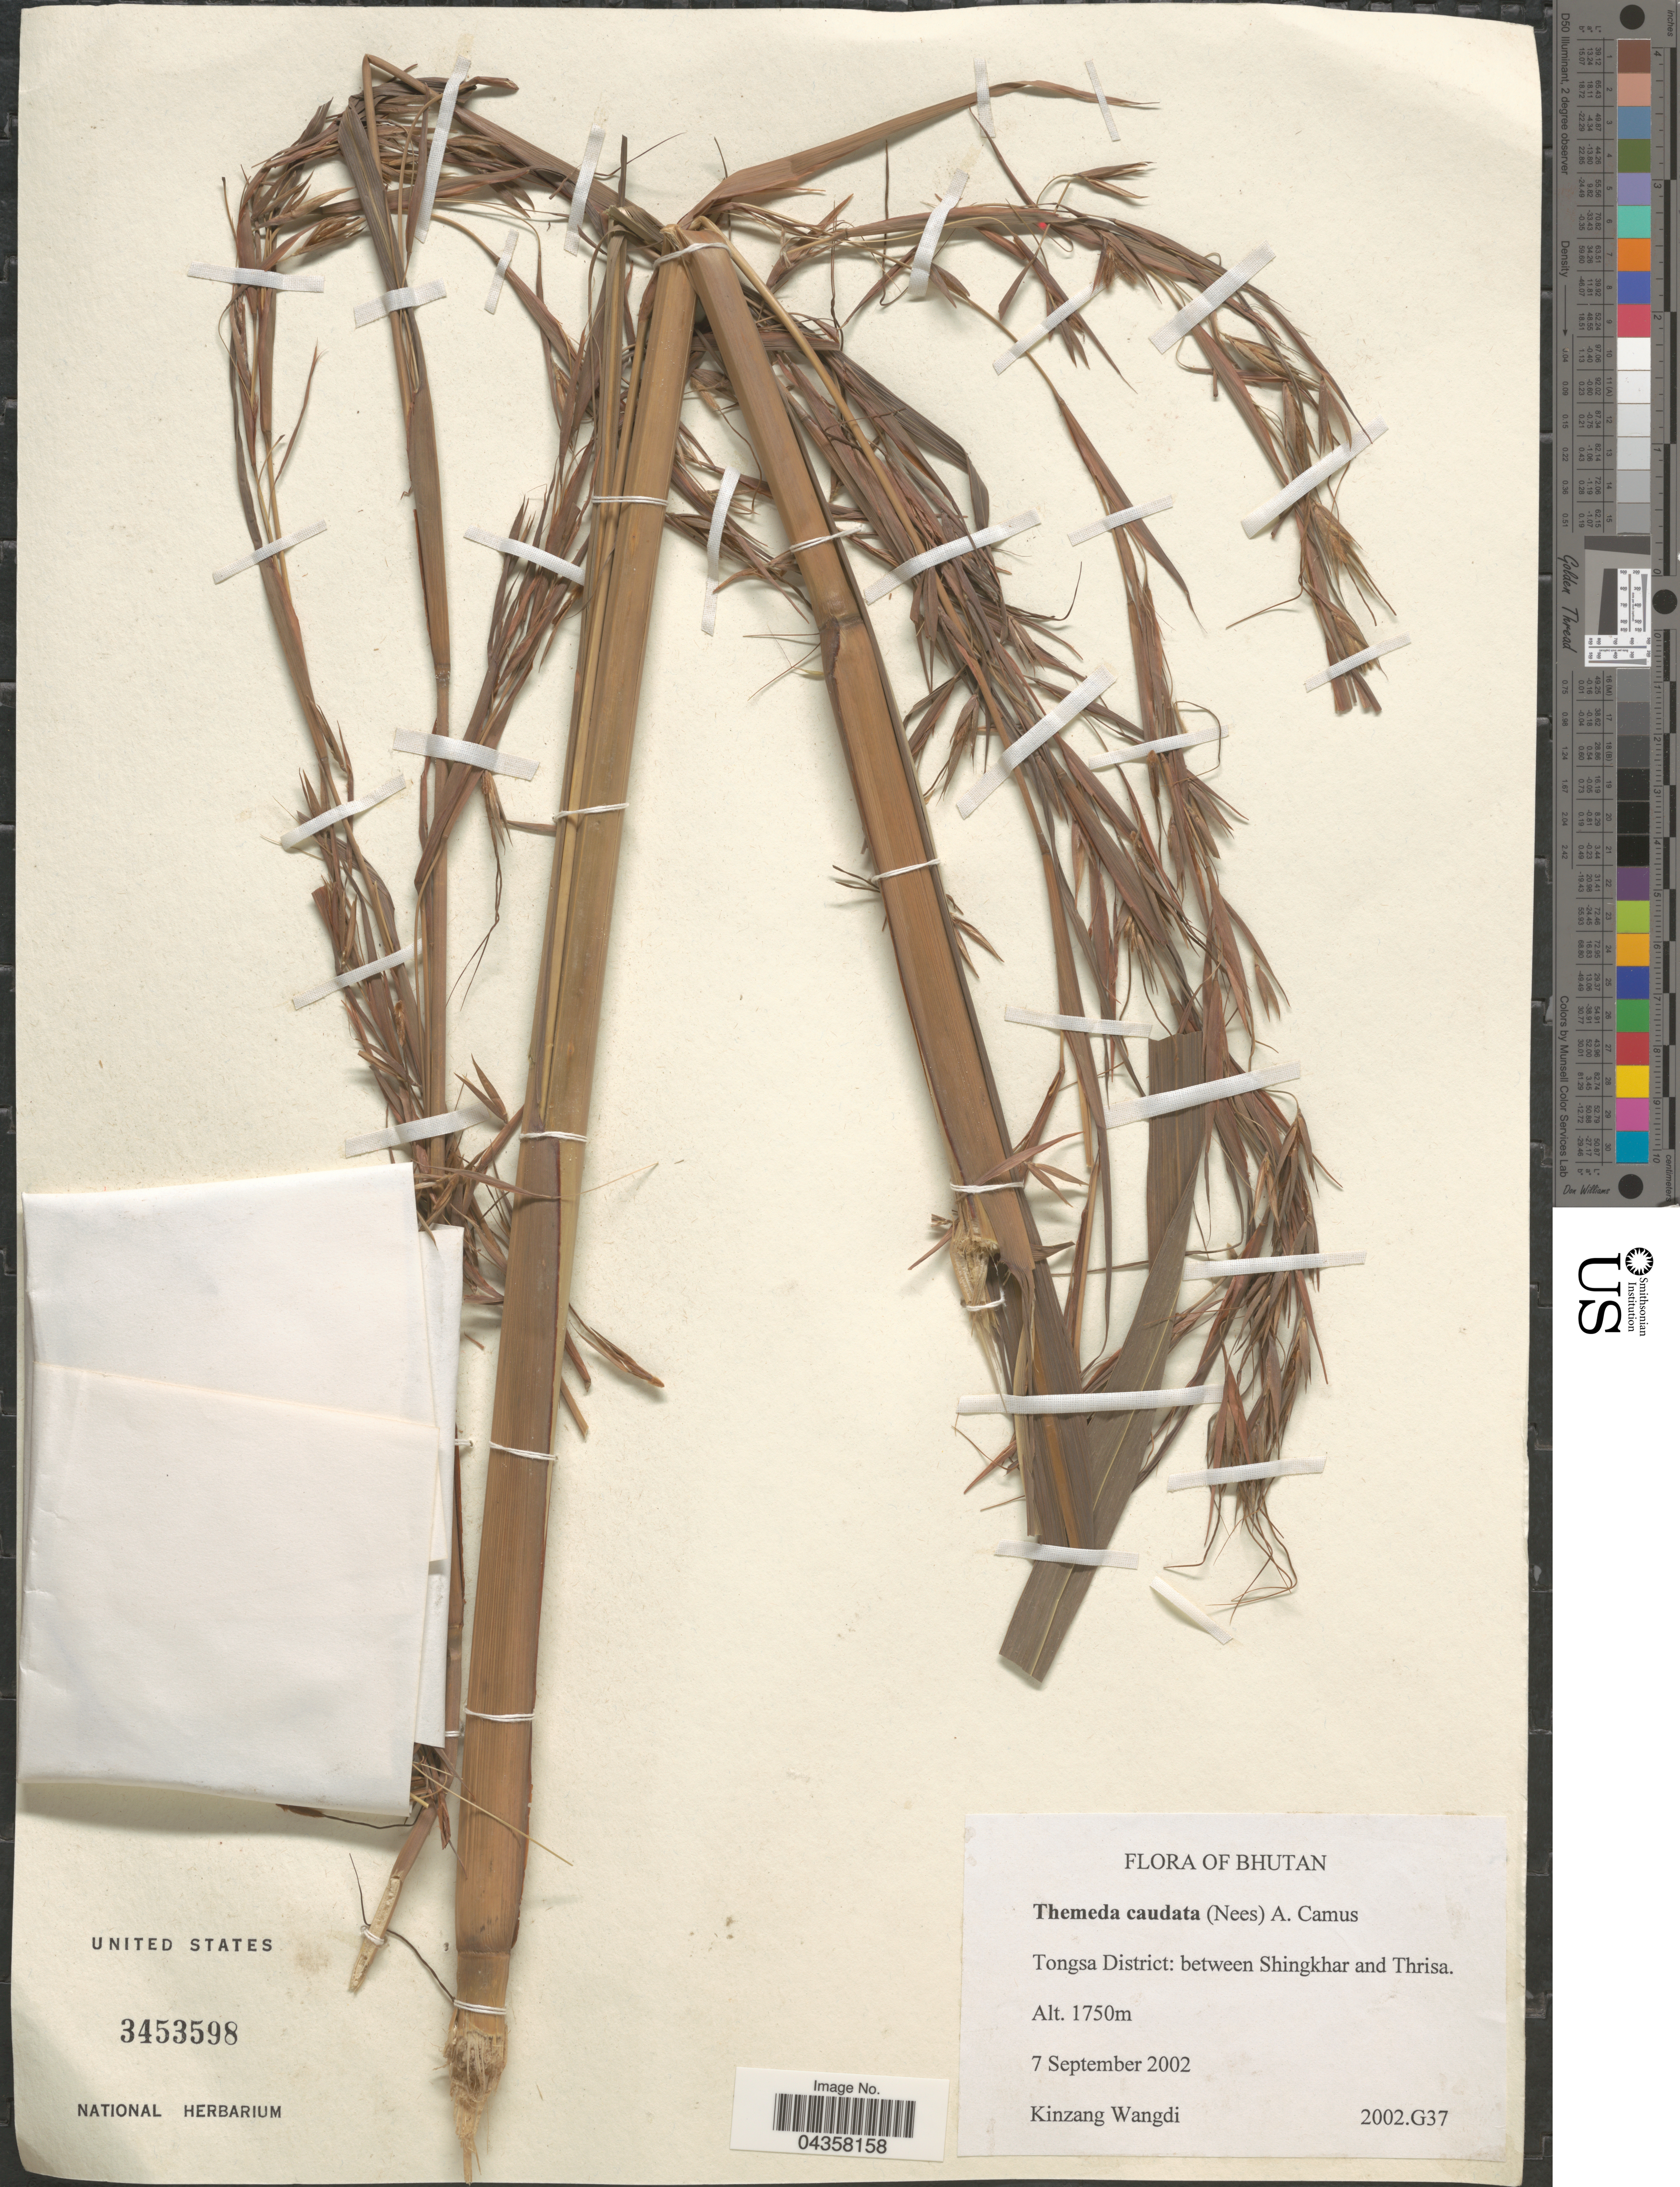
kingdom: Plantae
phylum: Tracheophyta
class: Liliopsida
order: Poales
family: Poaceae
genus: Themeda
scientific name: Themeda caudata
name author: (Nees ex Hook. & Arn.) A. Camus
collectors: K. Wangdi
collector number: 2002.G37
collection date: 2002-09-07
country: Bhutan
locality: Tongsa District: between Shingkhar and Thrisa.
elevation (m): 1750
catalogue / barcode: US 3453598